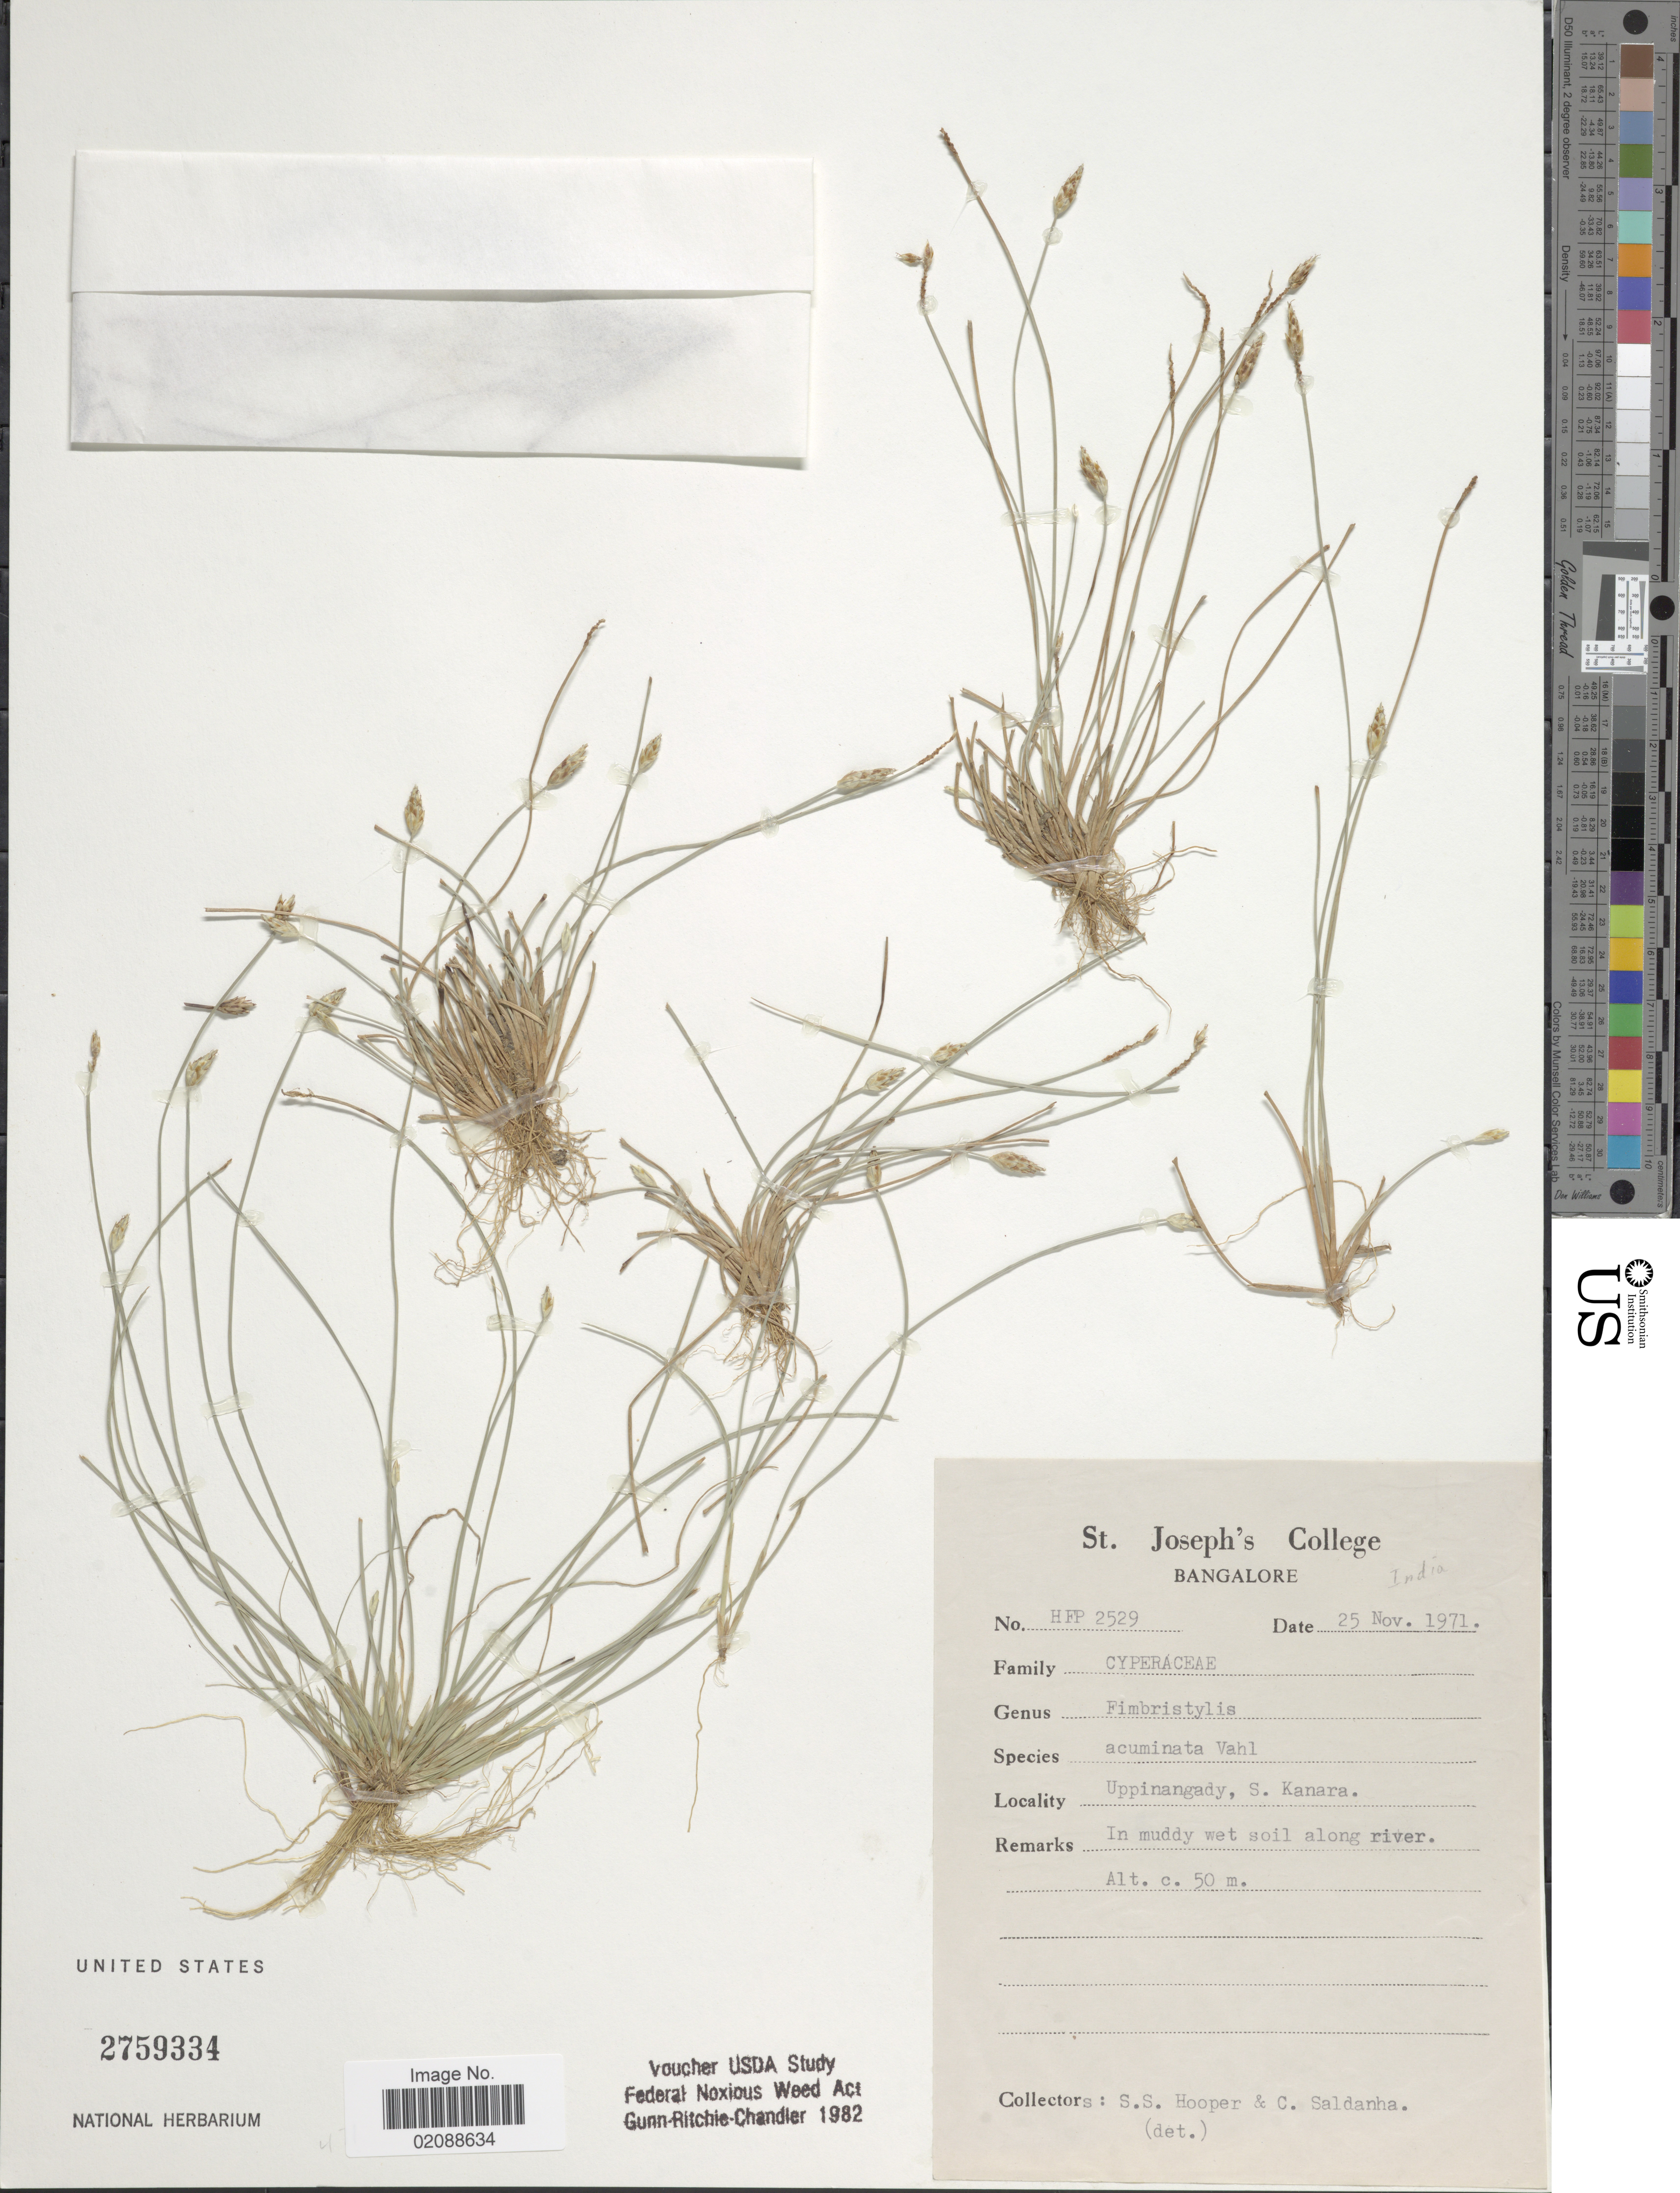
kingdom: Plantae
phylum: Tracheophyta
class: Liliopsida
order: Poales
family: Cyperaceae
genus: Fimbristylis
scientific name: Fimbristylis acuminata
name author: Vahl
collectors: S. S. Hooper & C. Saldanha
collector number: HFP2529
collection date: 1971-11-25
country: India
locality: Uppinangady, S. Kanara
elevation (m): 50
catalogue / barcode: US 2759334